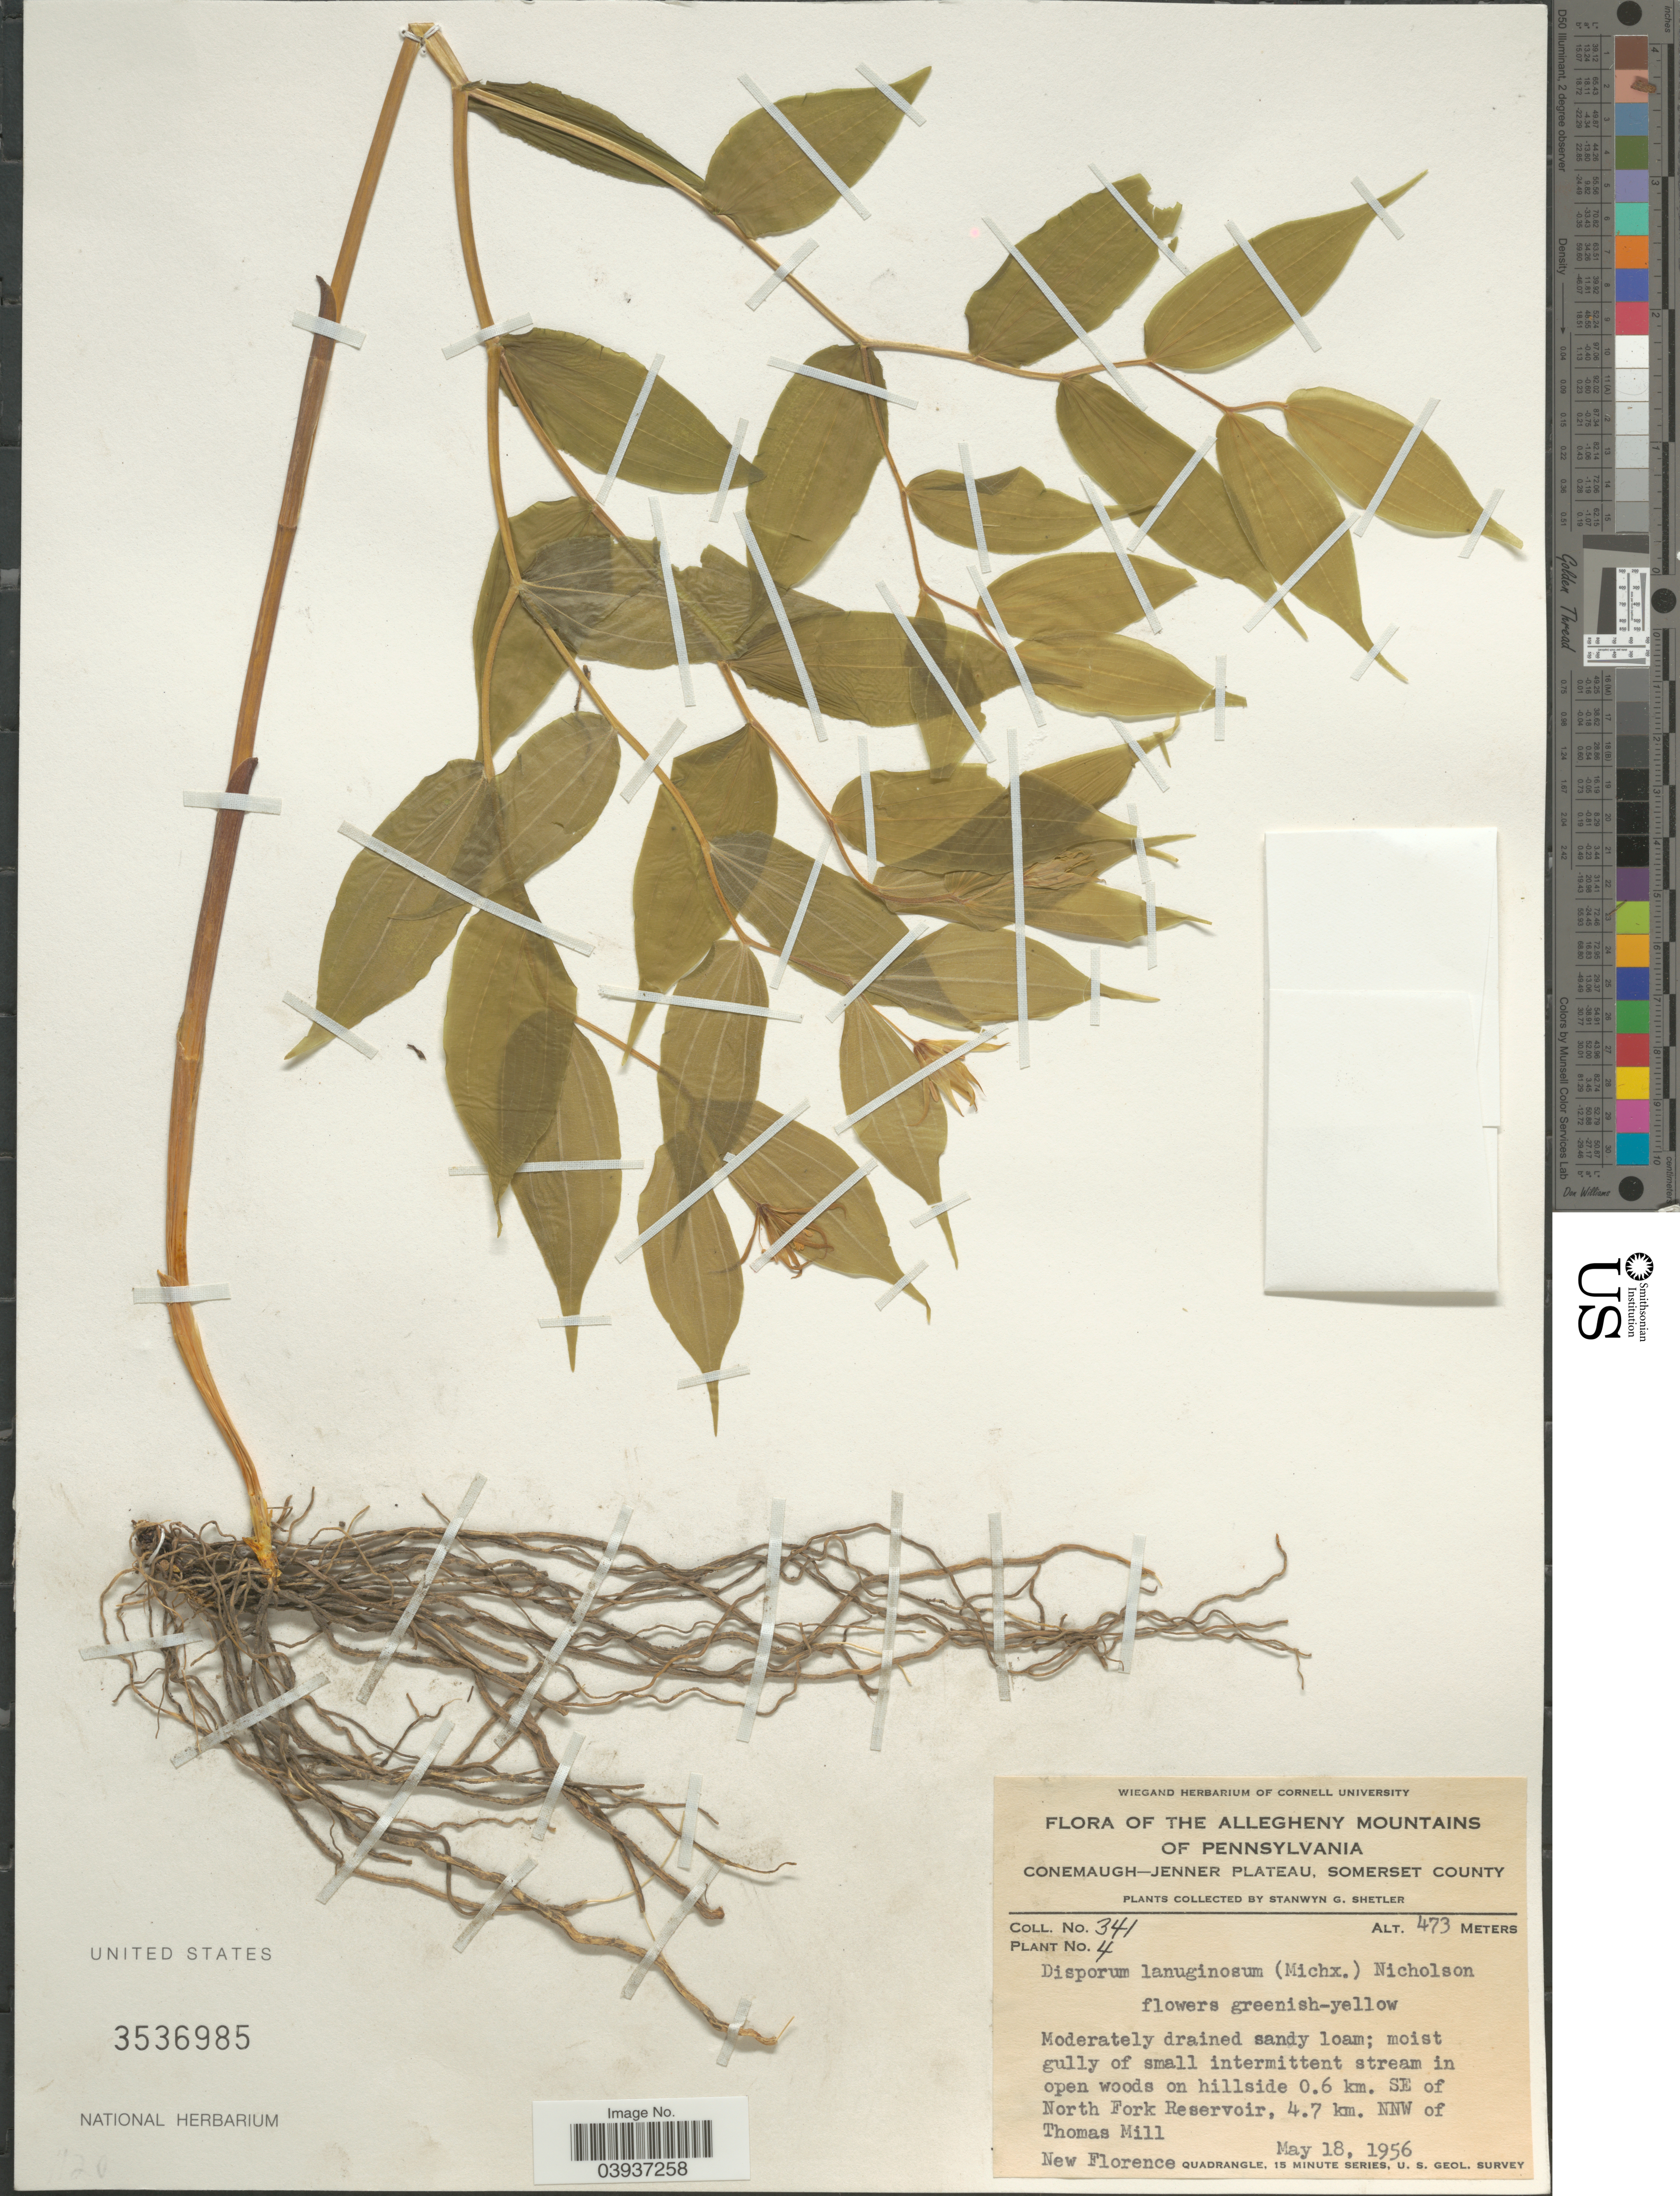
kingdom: Plantae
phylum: Tracheophyta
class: Liliopsida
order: Liliales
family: Colchicaceae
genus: Disporum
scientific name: Disporum lanuginosum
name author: (Michx.) G. Nicholson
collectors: S. Shetler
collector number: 341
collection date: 1956-05-18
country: United States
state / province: Pennsylvania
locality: Allegheny Mountains of Pennsylvania. Conemaugh-Jenner Plateau, Somerset County. Open woods on hillside 0.6 km. SE of North Fork Reservoir, 4.7 km. NNW of Thomas Mill.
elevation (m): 473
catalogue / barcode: US 3536985